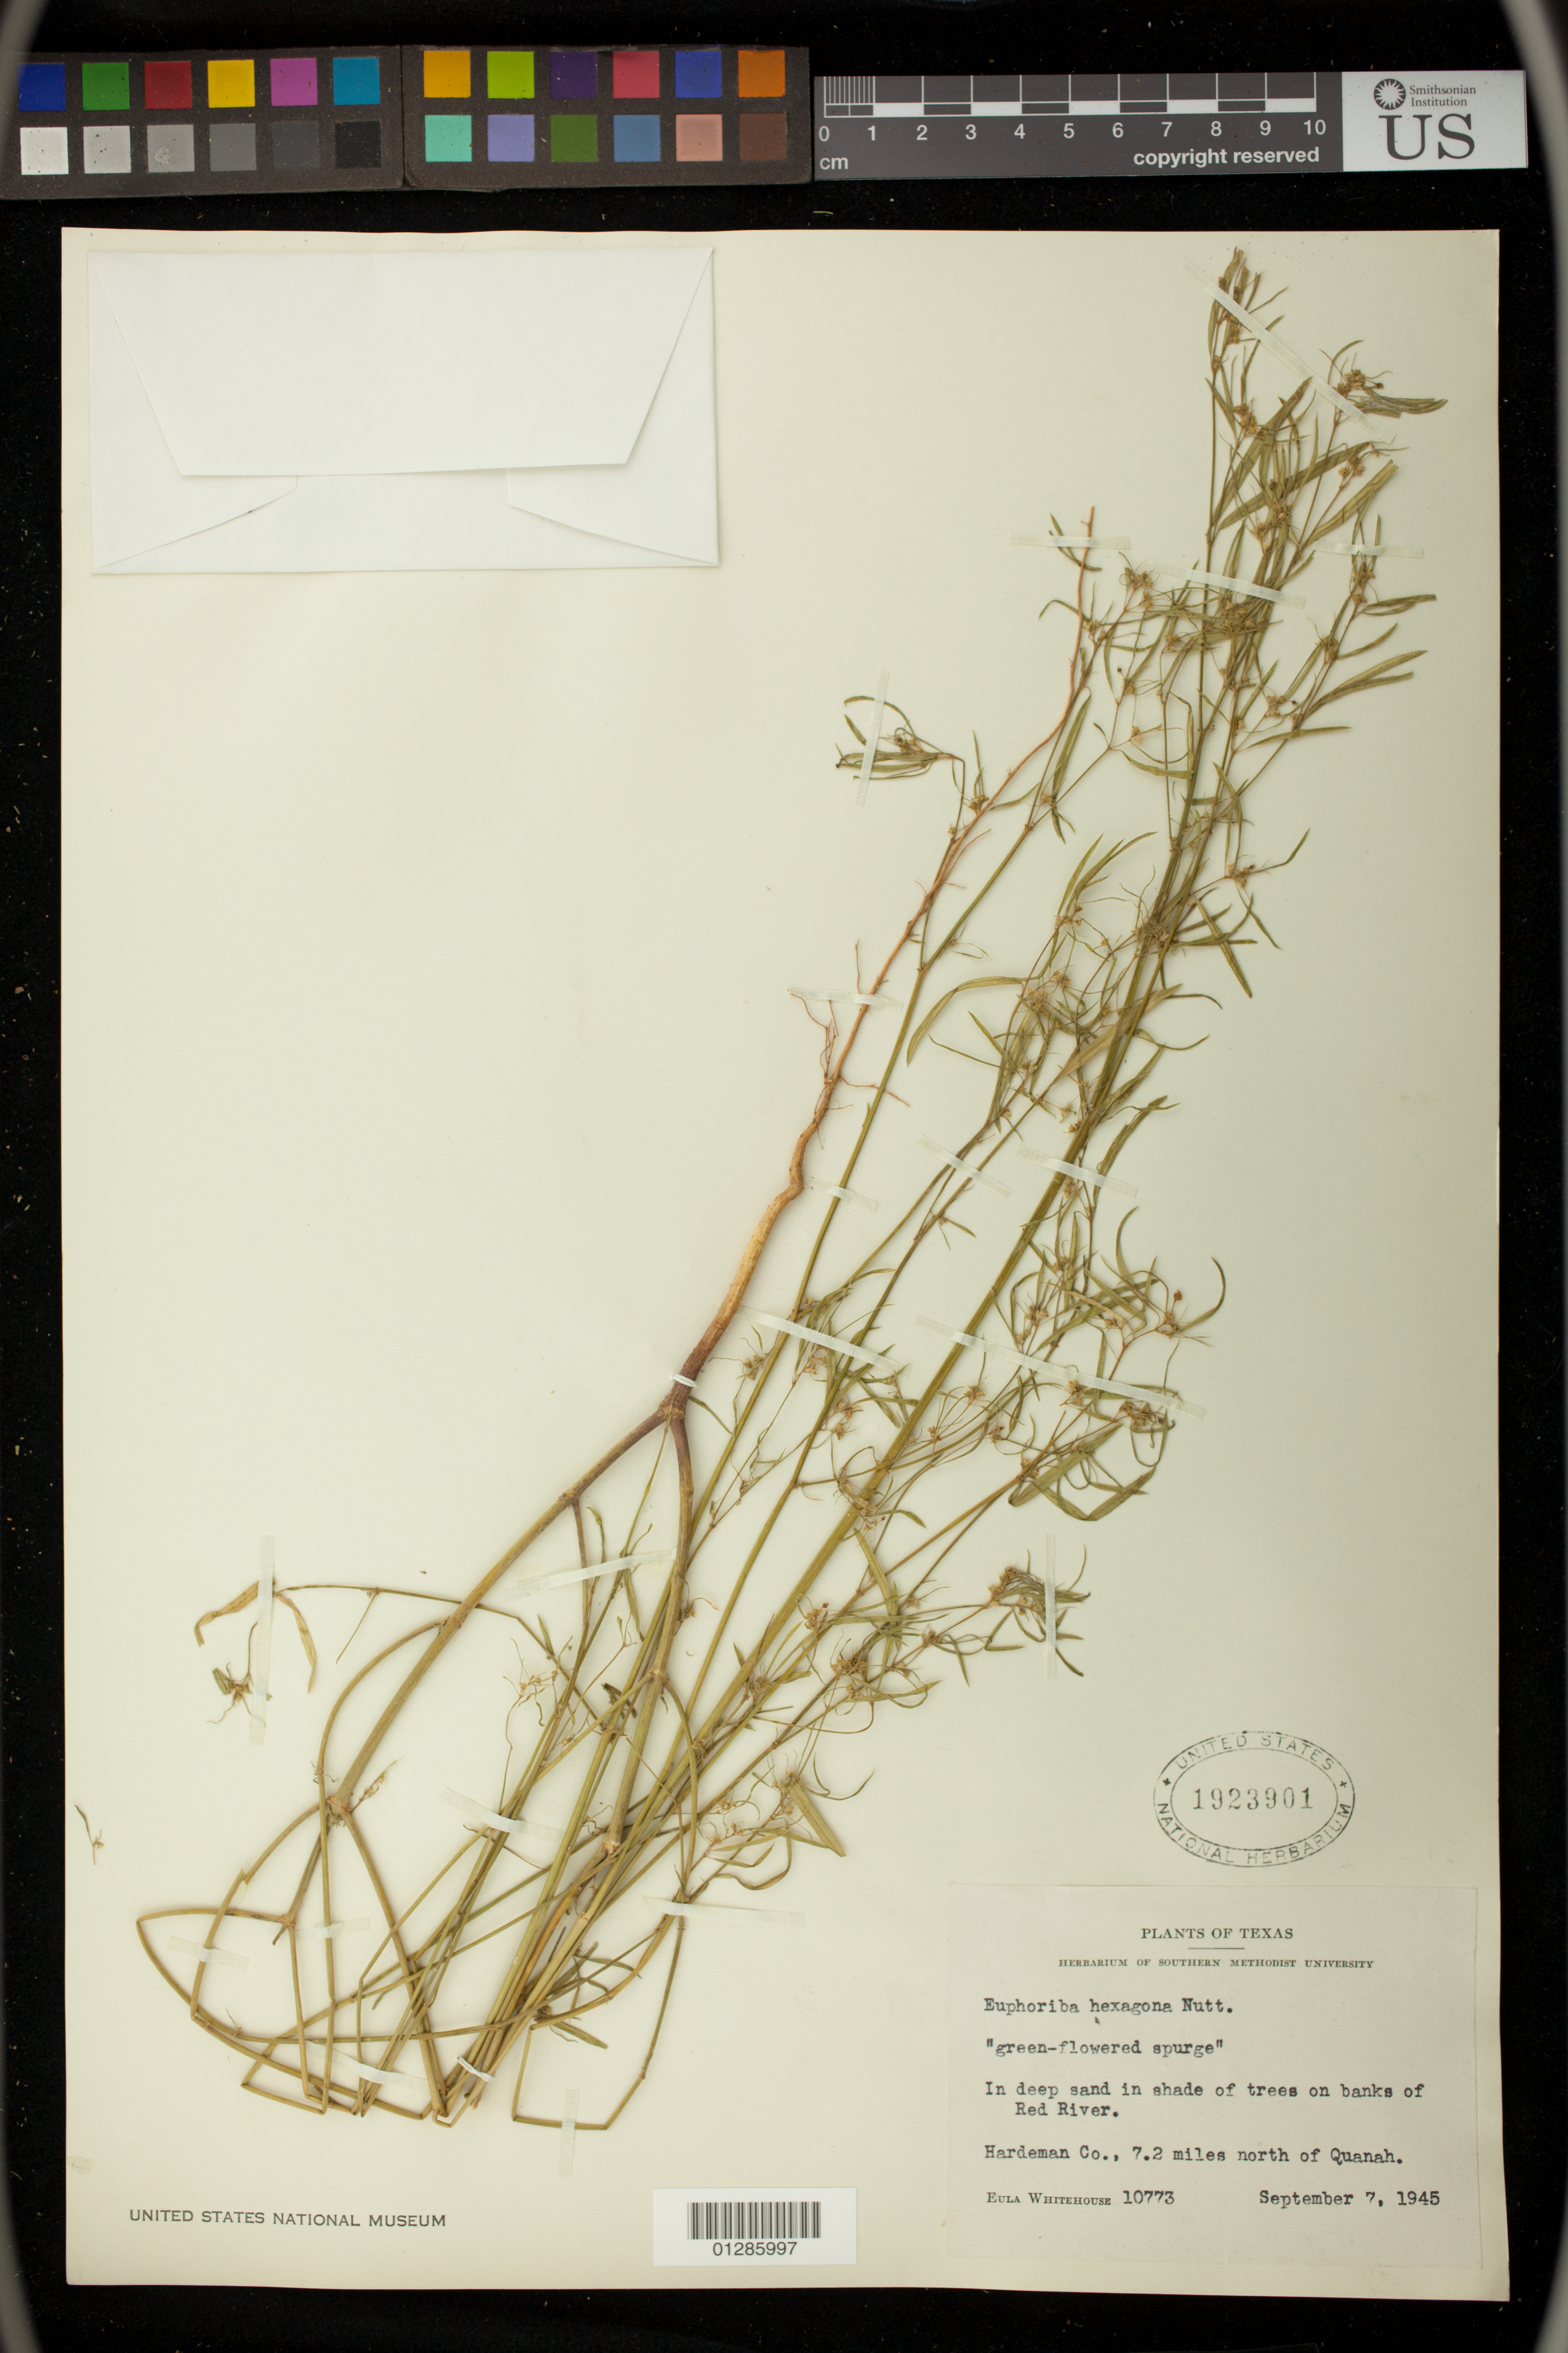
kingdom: Plantae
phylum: Tracheophyta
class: Magnoliopsida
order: Malpighiales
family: Euphorbiaceae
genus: Euphorbia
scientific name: Euphorbia hexagona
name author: Nutt. ex Spreng.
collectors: E. Whitehouse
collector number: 10773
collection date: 1945-09-07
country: United States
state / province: Texas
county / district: Hardeman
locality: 7.2 miles north of Quanah on the banks of the Red River.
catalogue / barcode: US 1923901